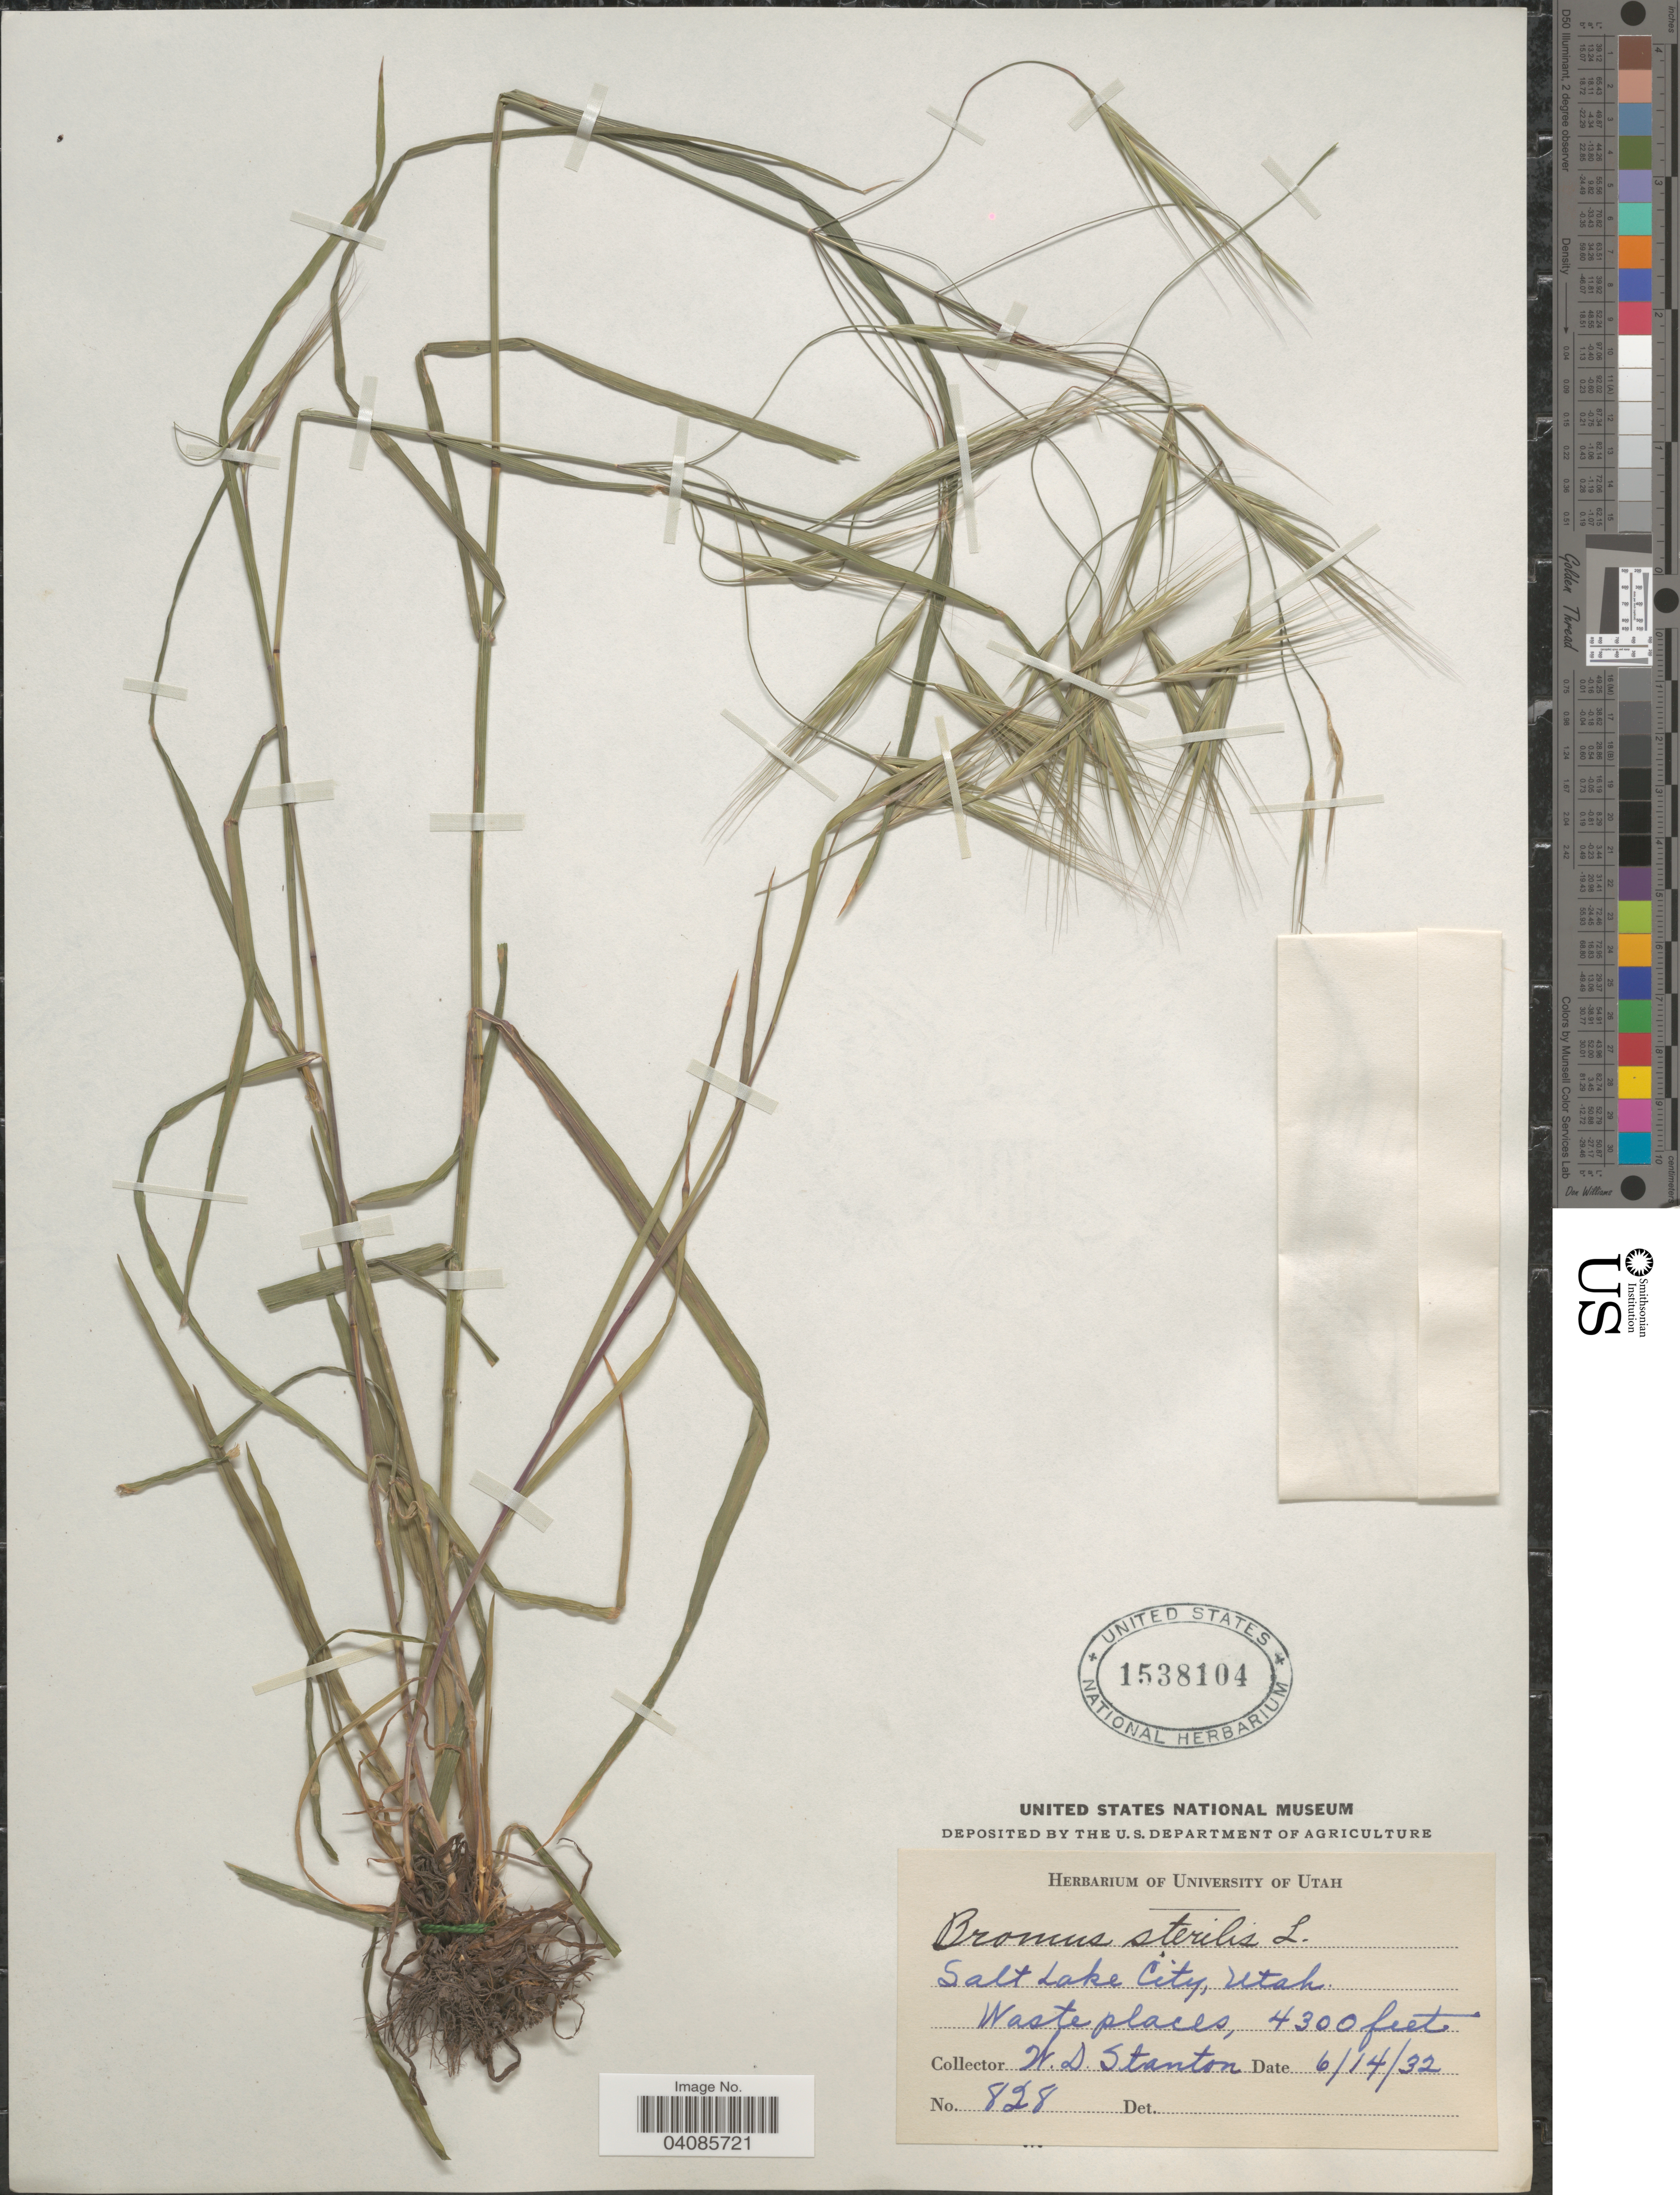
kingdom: Plantae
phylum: Tracheophyta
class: Liliopsida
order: Poales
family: Poaceae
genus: Bromus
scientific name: Bromus sterilis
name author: L.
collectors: W. Stanton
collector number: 828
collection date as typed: Transcribed d/m/y: 14/6/32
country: United States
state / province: Utah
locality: Salt Lake City. Waste places.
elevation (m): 1311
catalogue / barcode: US 1538104